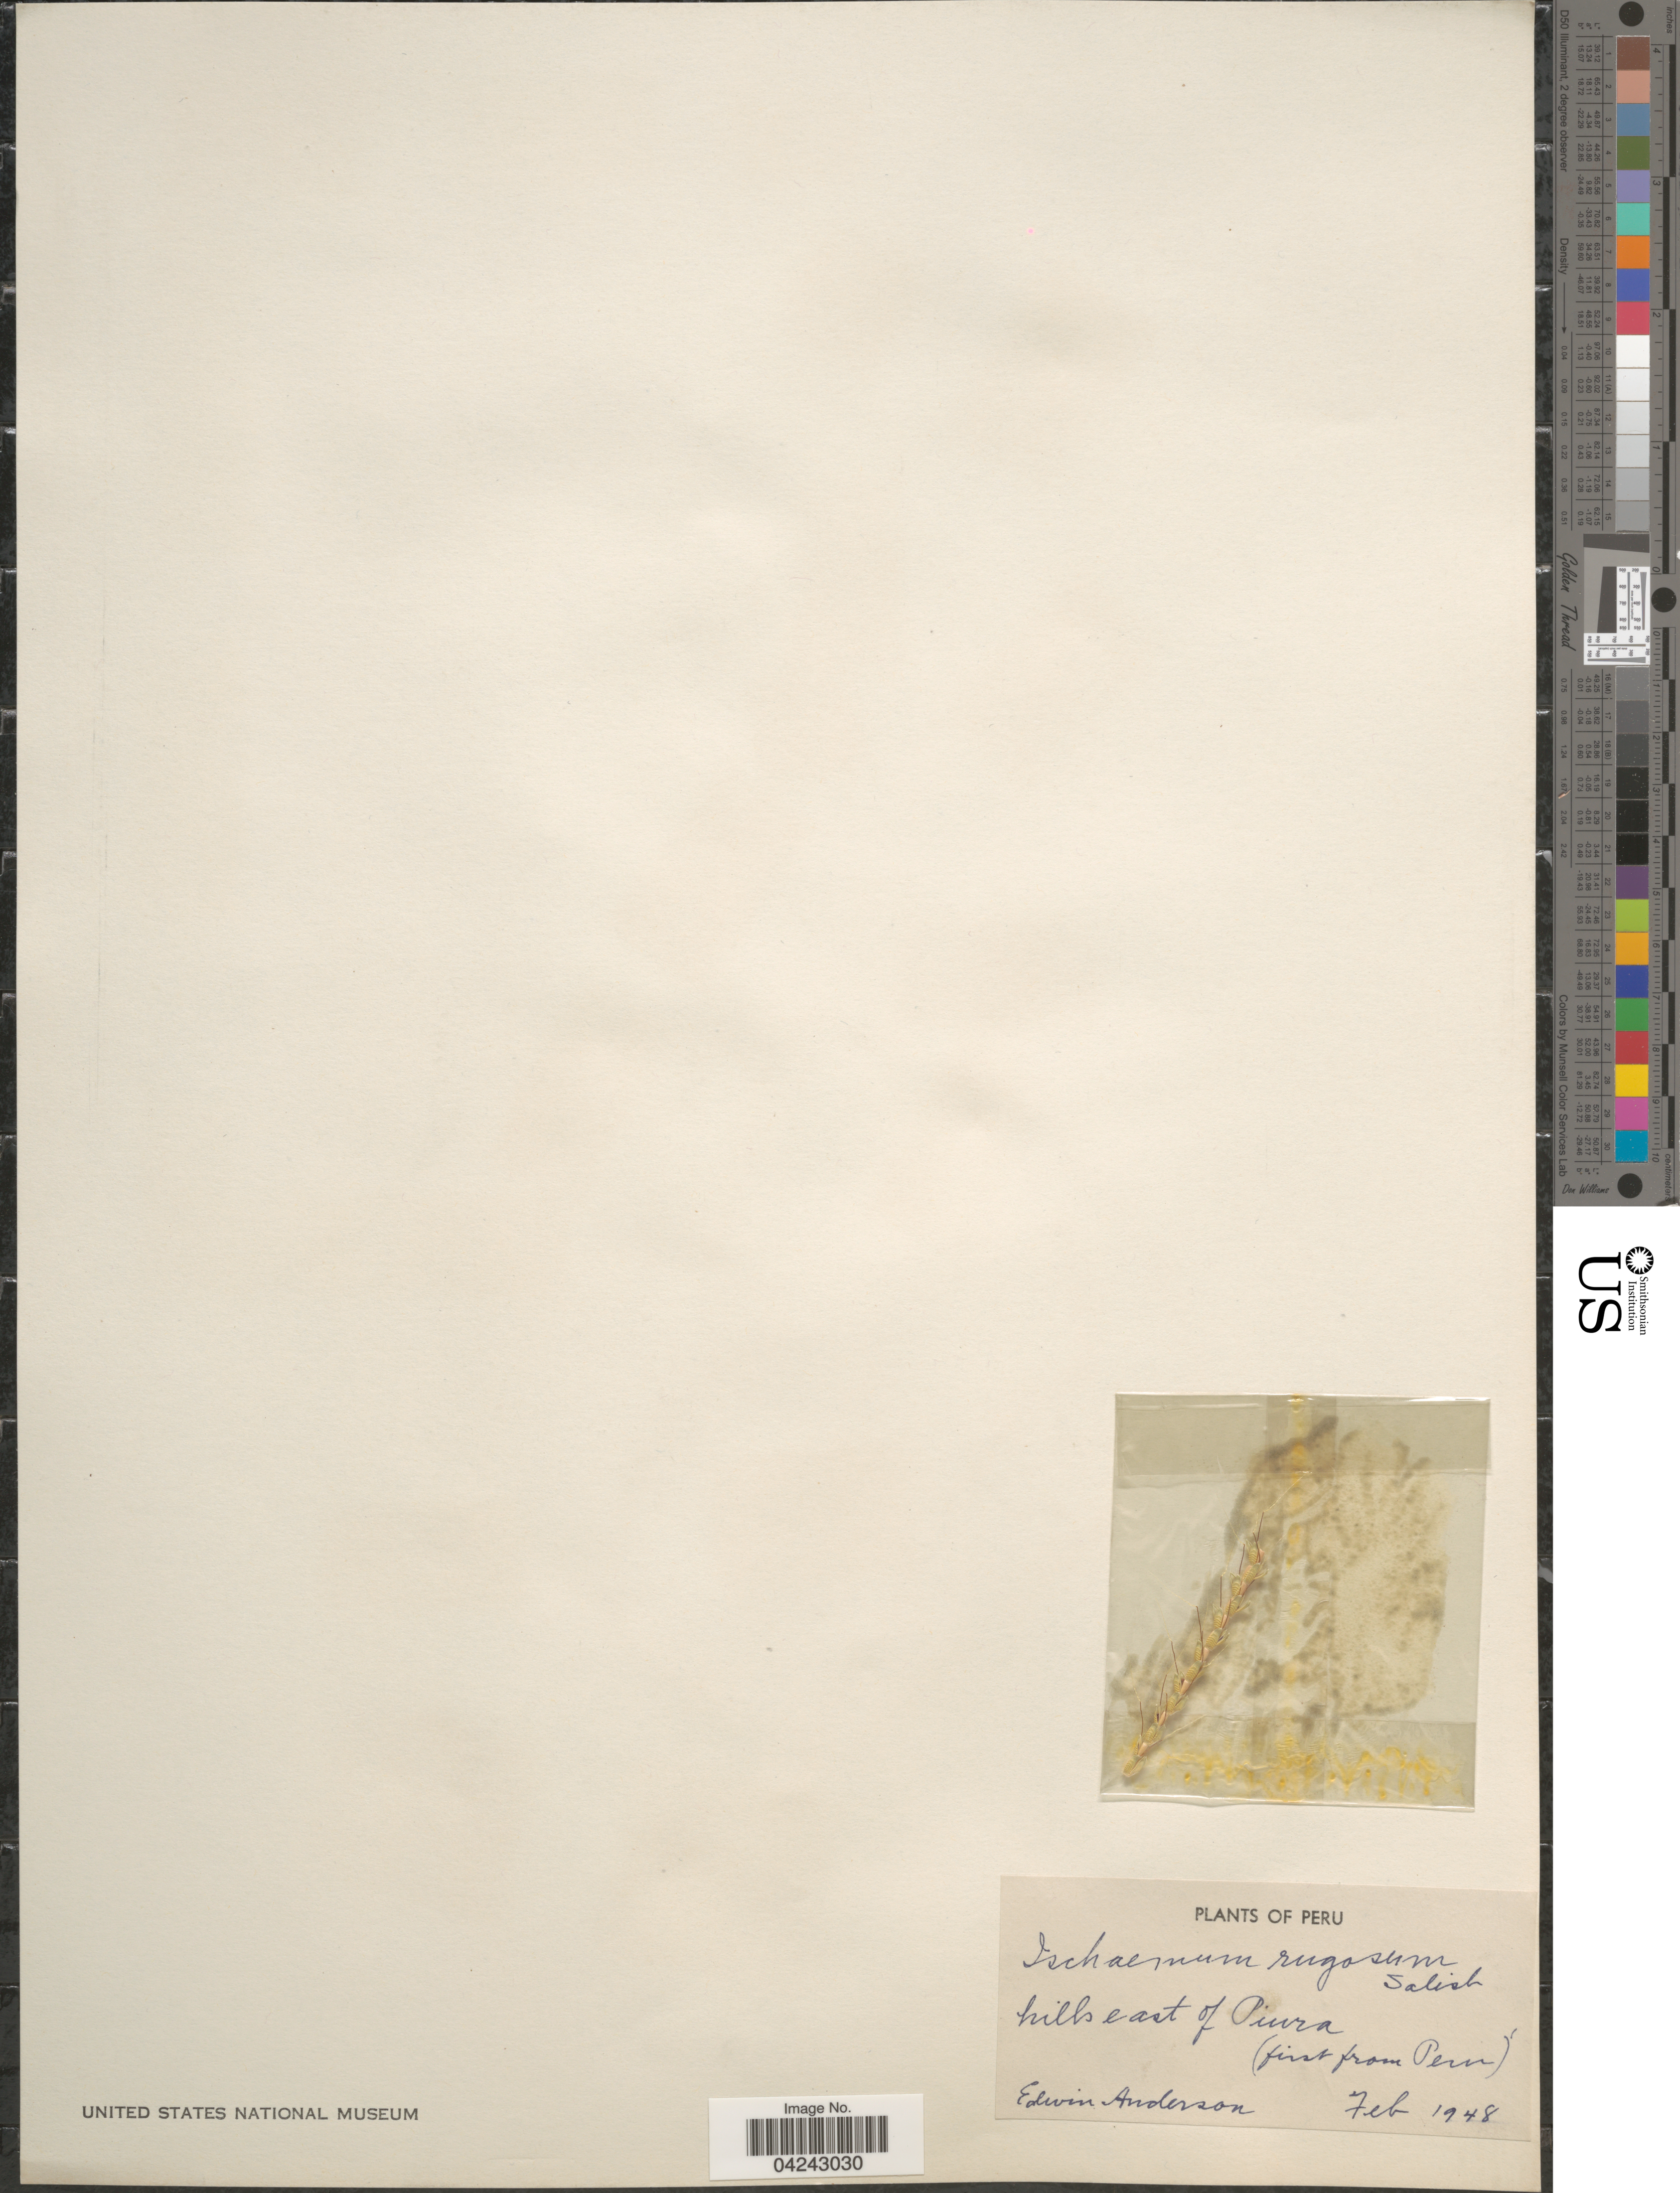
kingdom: Plantae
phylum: Tracheophyta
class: Liliopsida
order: Poales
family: Poaceae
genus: Ischaemum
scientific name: Ischaemum rugosum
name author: Salisb.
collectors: E. Anderson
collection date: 1948-02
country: Peru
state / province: Piura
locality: Hills east of Piura.